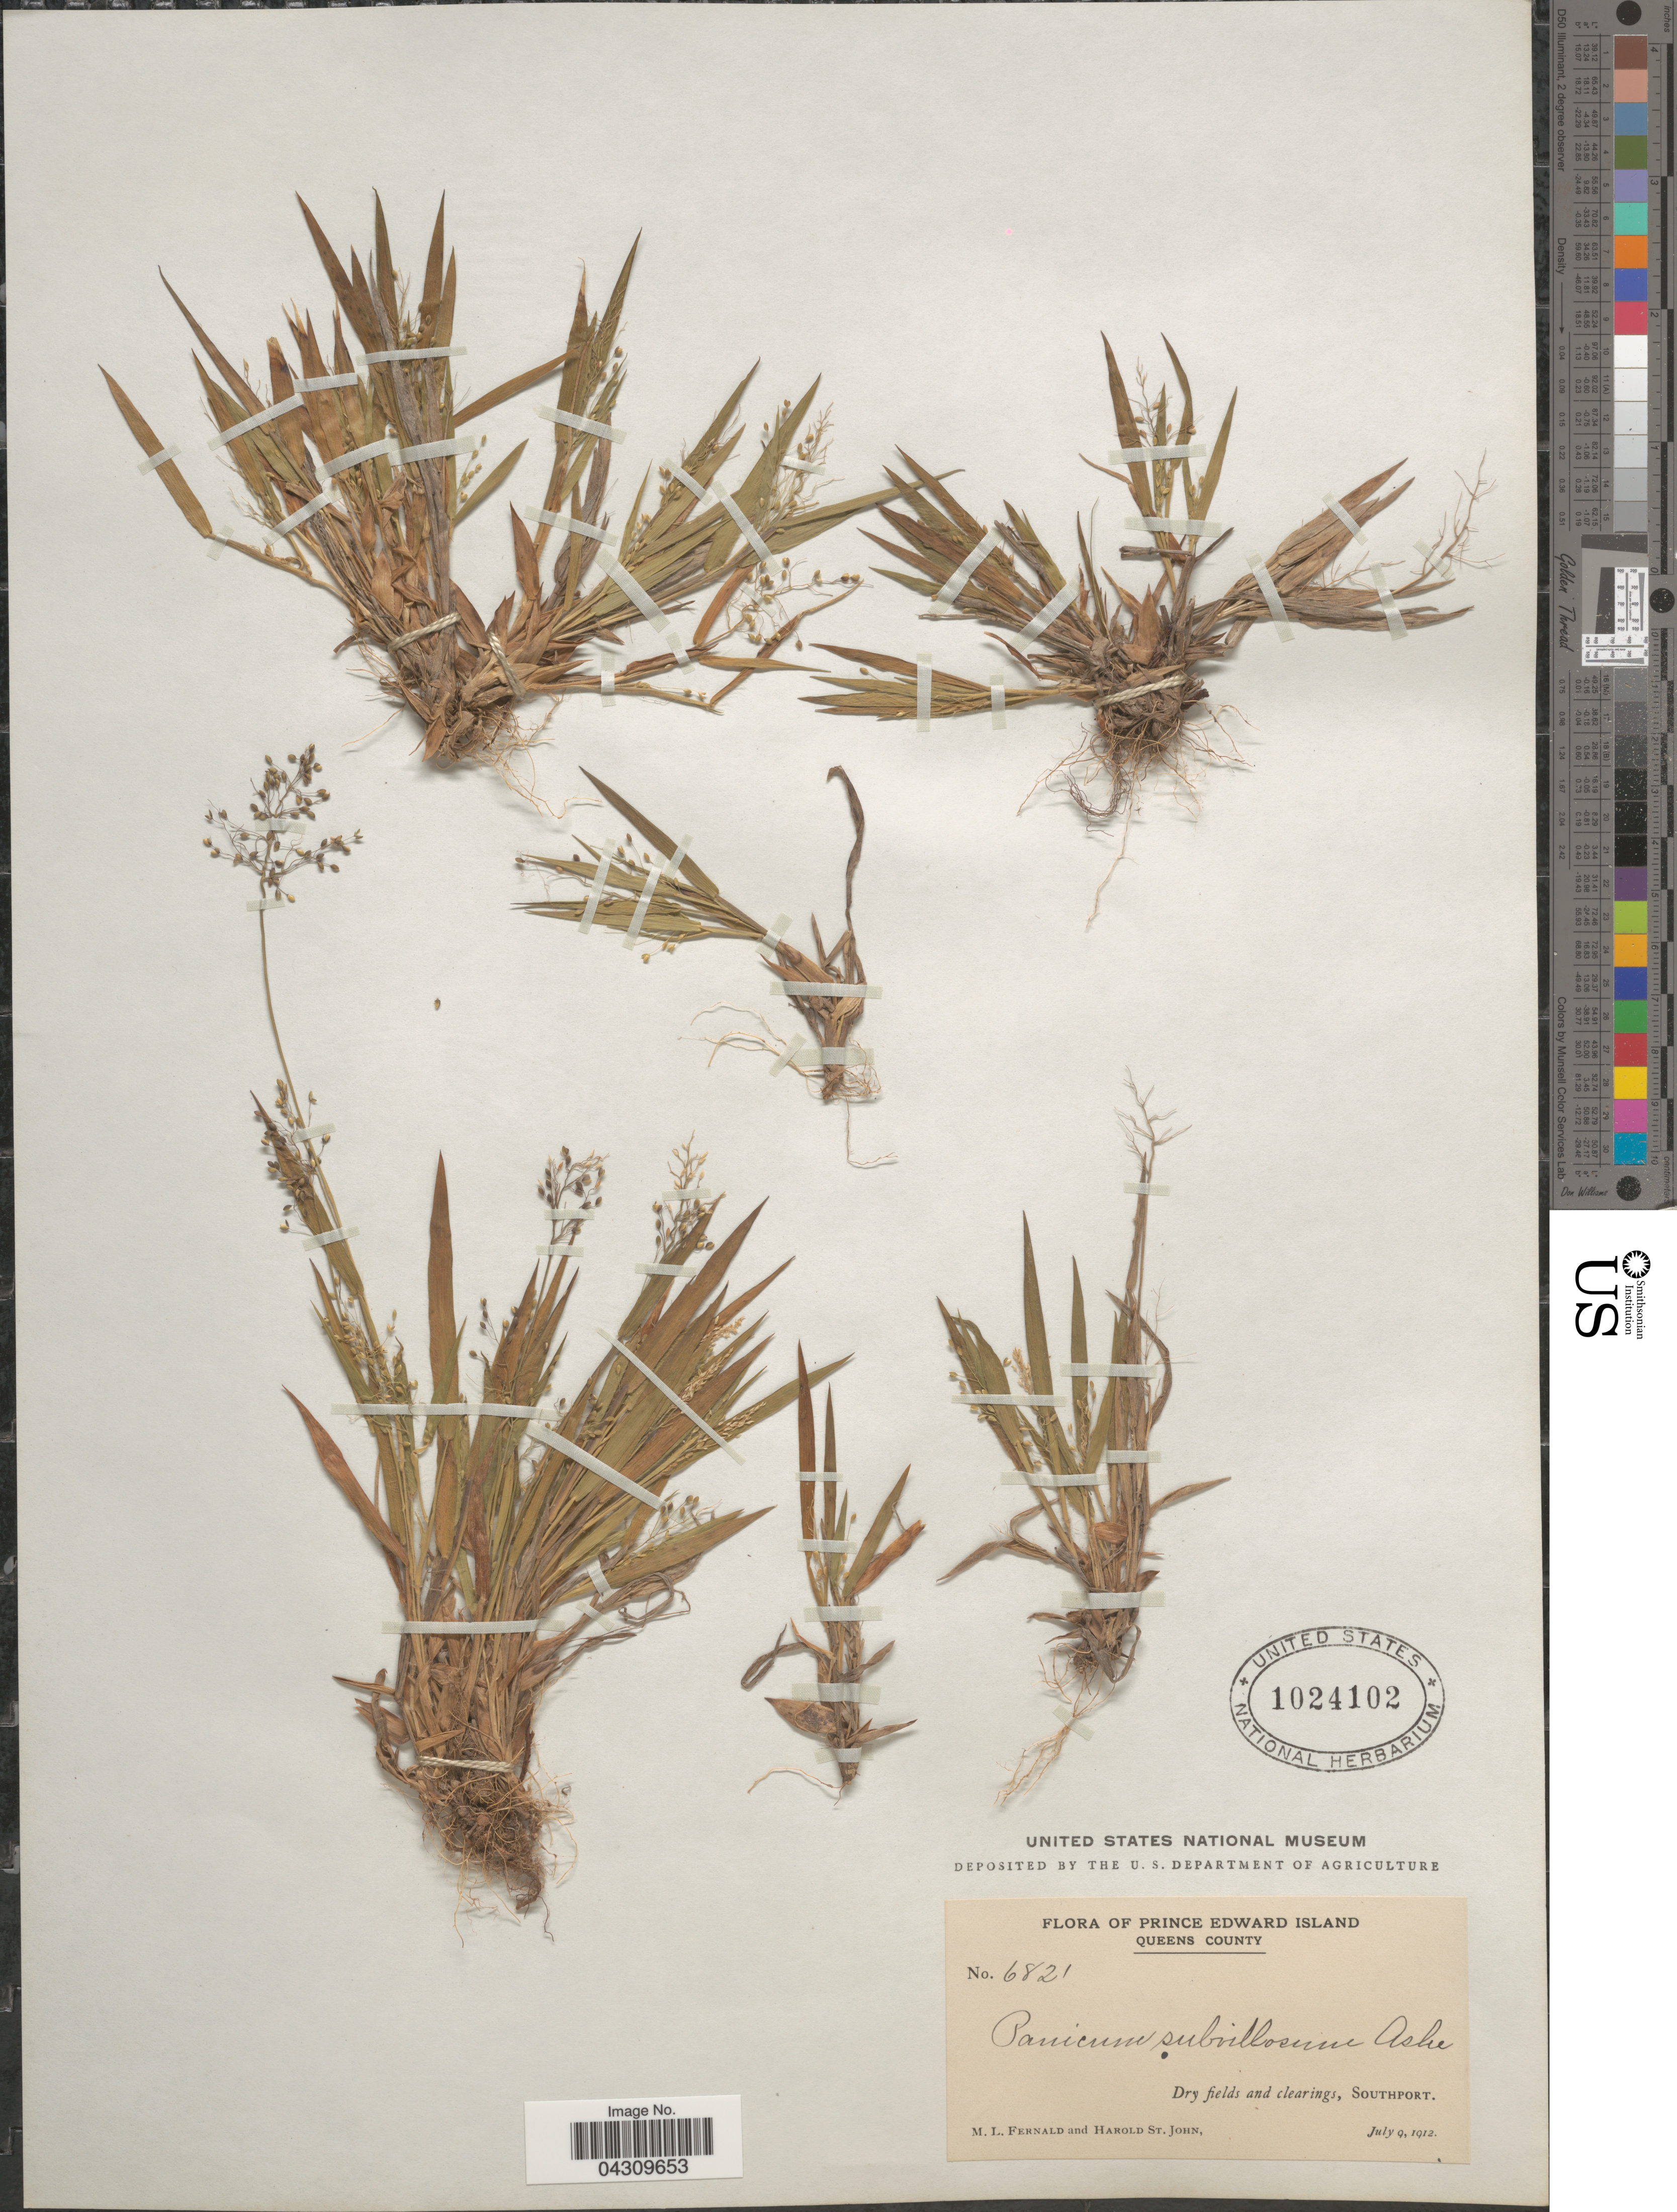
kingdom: Plantae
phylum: Tracheophyta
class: Liliopsida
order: Poales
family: Poaceae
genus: Dichanthelium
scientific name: Dichanthelium acuminatum var. acuminatum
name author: (Sw.) Gould & C.A. Clark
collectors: M. L. Fernald & H. St. John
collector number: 6821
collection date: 1912-07-09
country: Canada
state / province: Prince Edward Island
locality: Prince Edward Island. Queens County. Dry fields and clearings, Southport.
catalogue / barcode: US 1024102